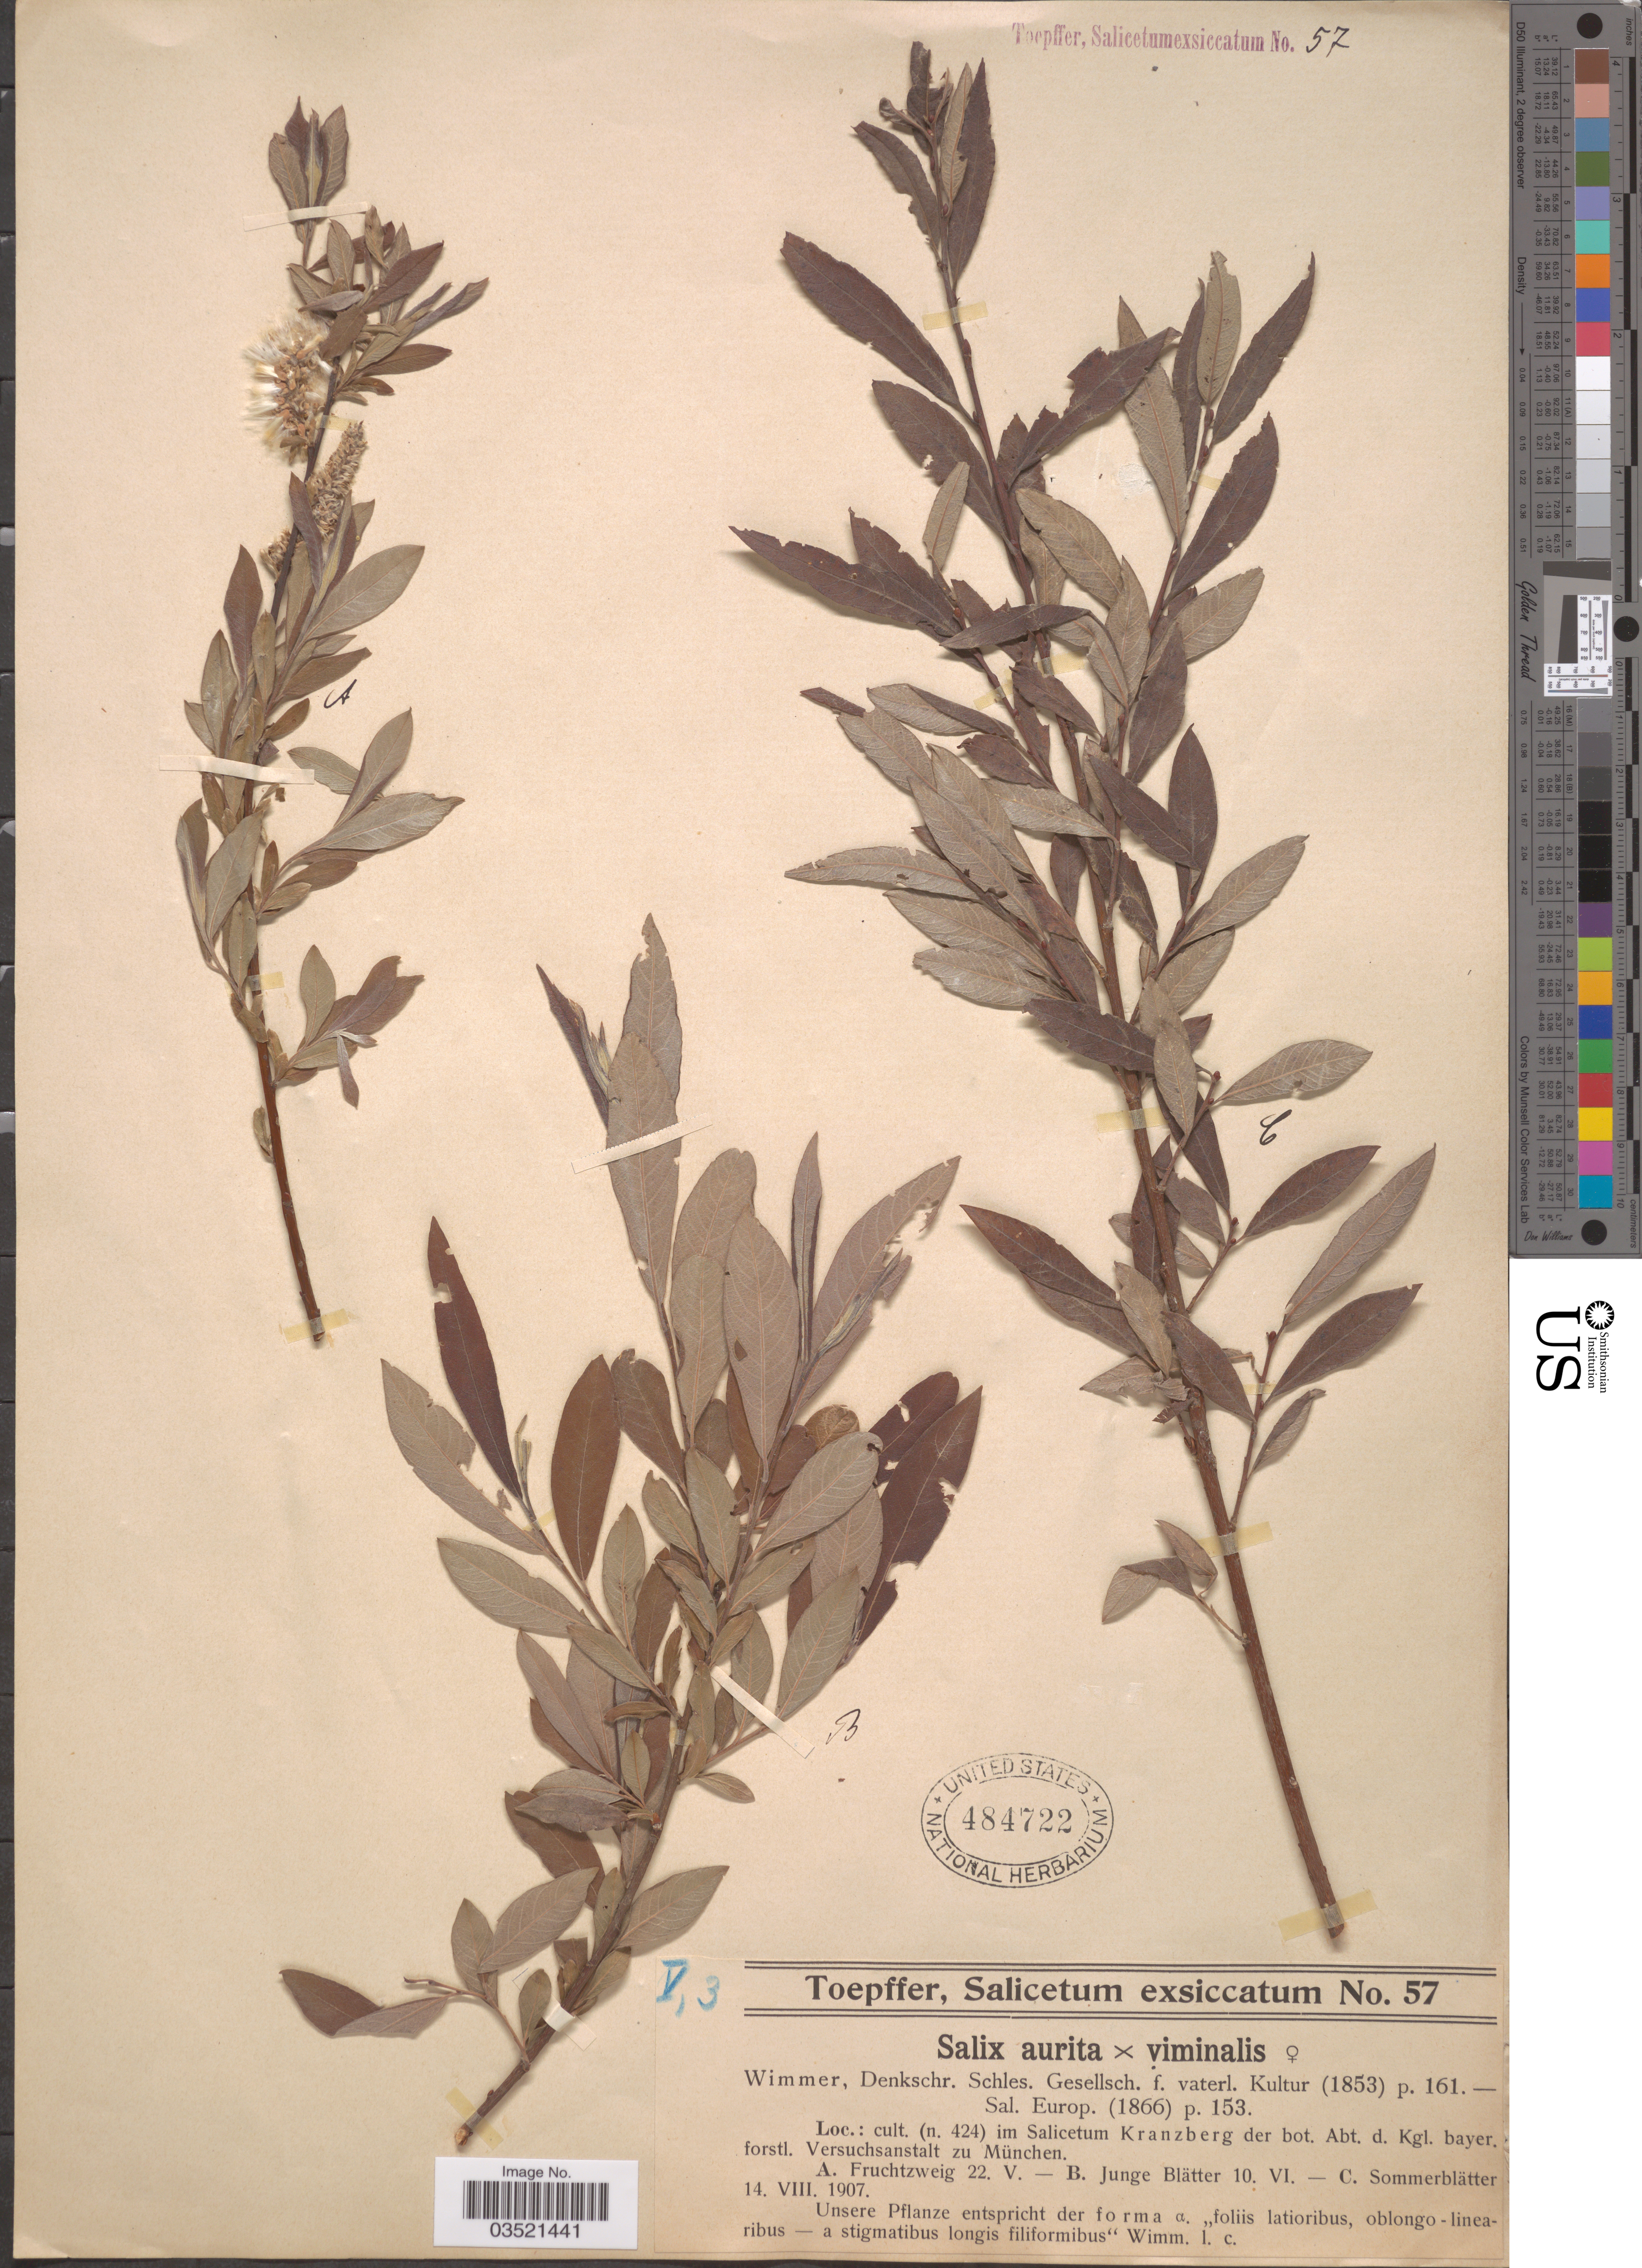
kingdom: Plantae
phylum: Tracheophyta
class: Magnoliopsida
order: Malpighiales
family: Salicaceae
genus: Salix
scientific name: Salix aurita x S. viminalis L.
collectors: A. Toepffer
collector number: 57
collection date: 1907-05-22/1907-08-14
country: Germany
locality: Cult. (n. 424) im Salicetum Kranzberg der bot. Abt. d. Kgl. bayer. forstl. Versuchsanstalt zu München.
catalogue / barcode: US 484722